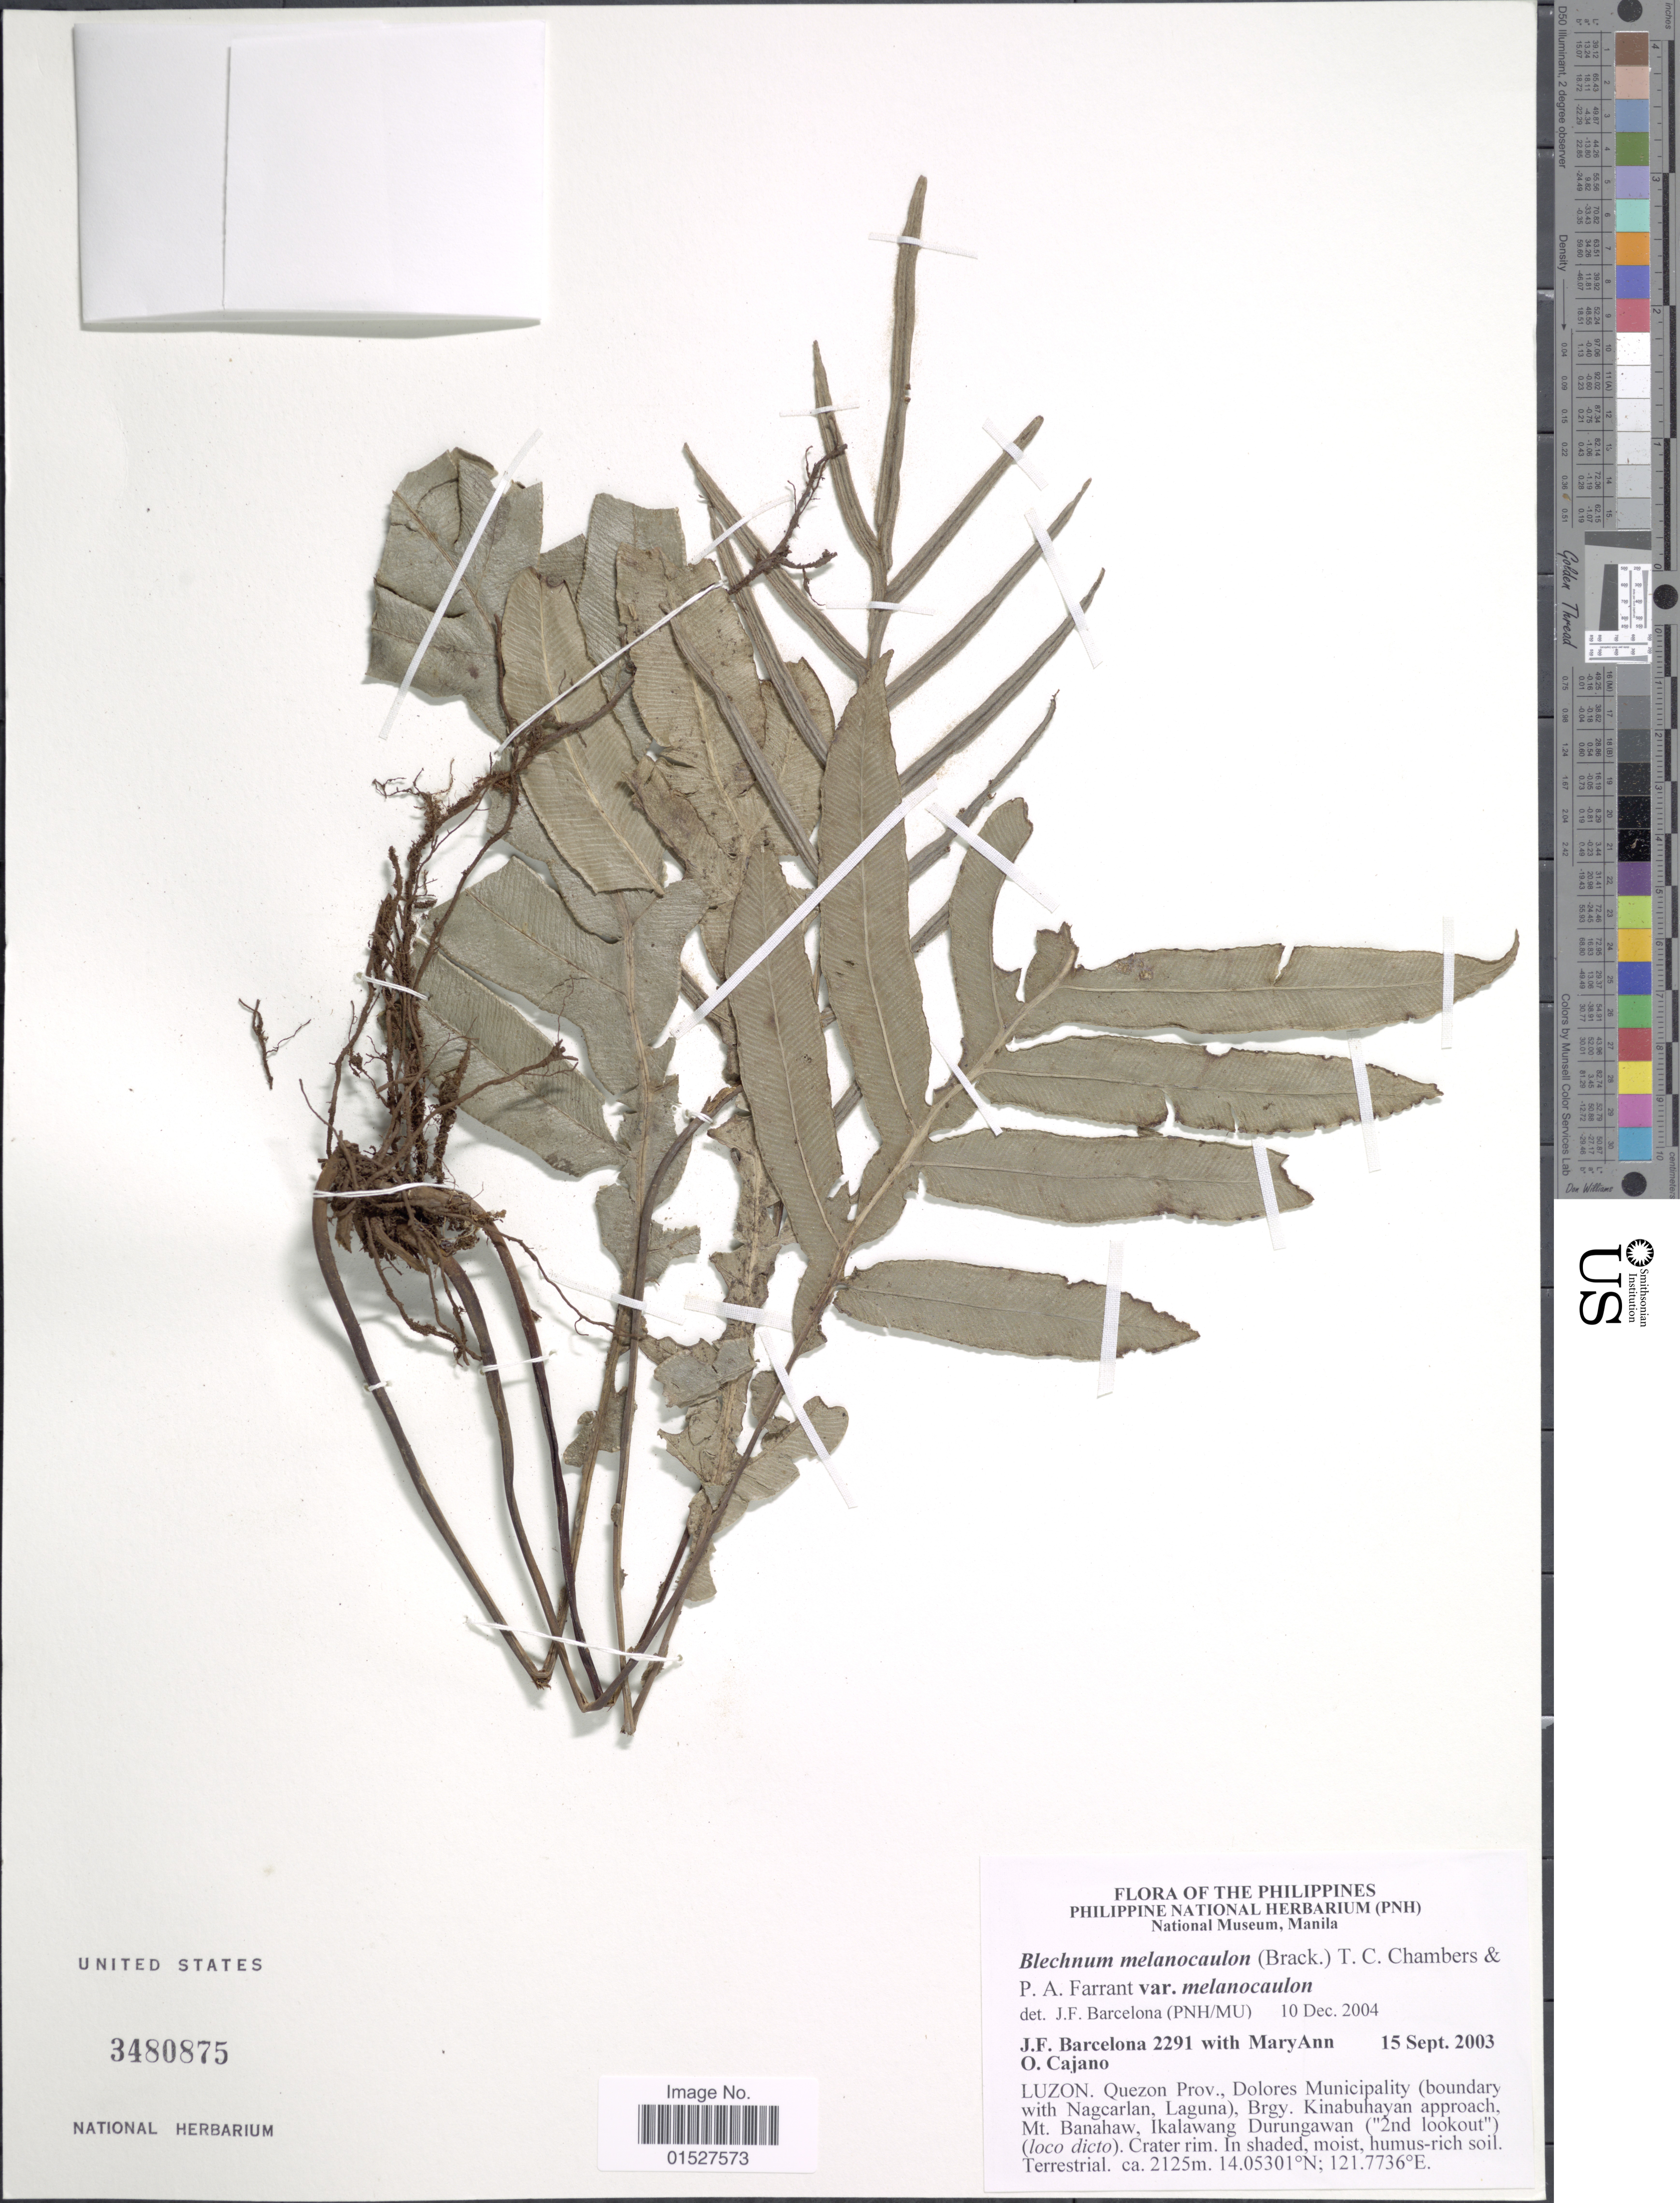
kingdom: Plantae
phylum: Tracheophyta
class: Polypodiopsida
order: Polypodiales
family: Blechnaceae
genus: Blechnum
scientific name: Blechnum melanocaulon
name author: (Brack.) T.C. Chambers & P. A. Farrant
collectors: J. F. Barcelona & M. Cajano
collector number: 2291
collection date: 2003-09-15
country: Philippines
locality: Luzon. Quezon Prov., Dolores Municipality (boundary with Nagcarlan, Laguna), Brgy. Kinabuhayan approach, Mt. Banahaw, Ikalawang Durungawan.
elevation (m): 2125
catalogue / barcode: US 3480875